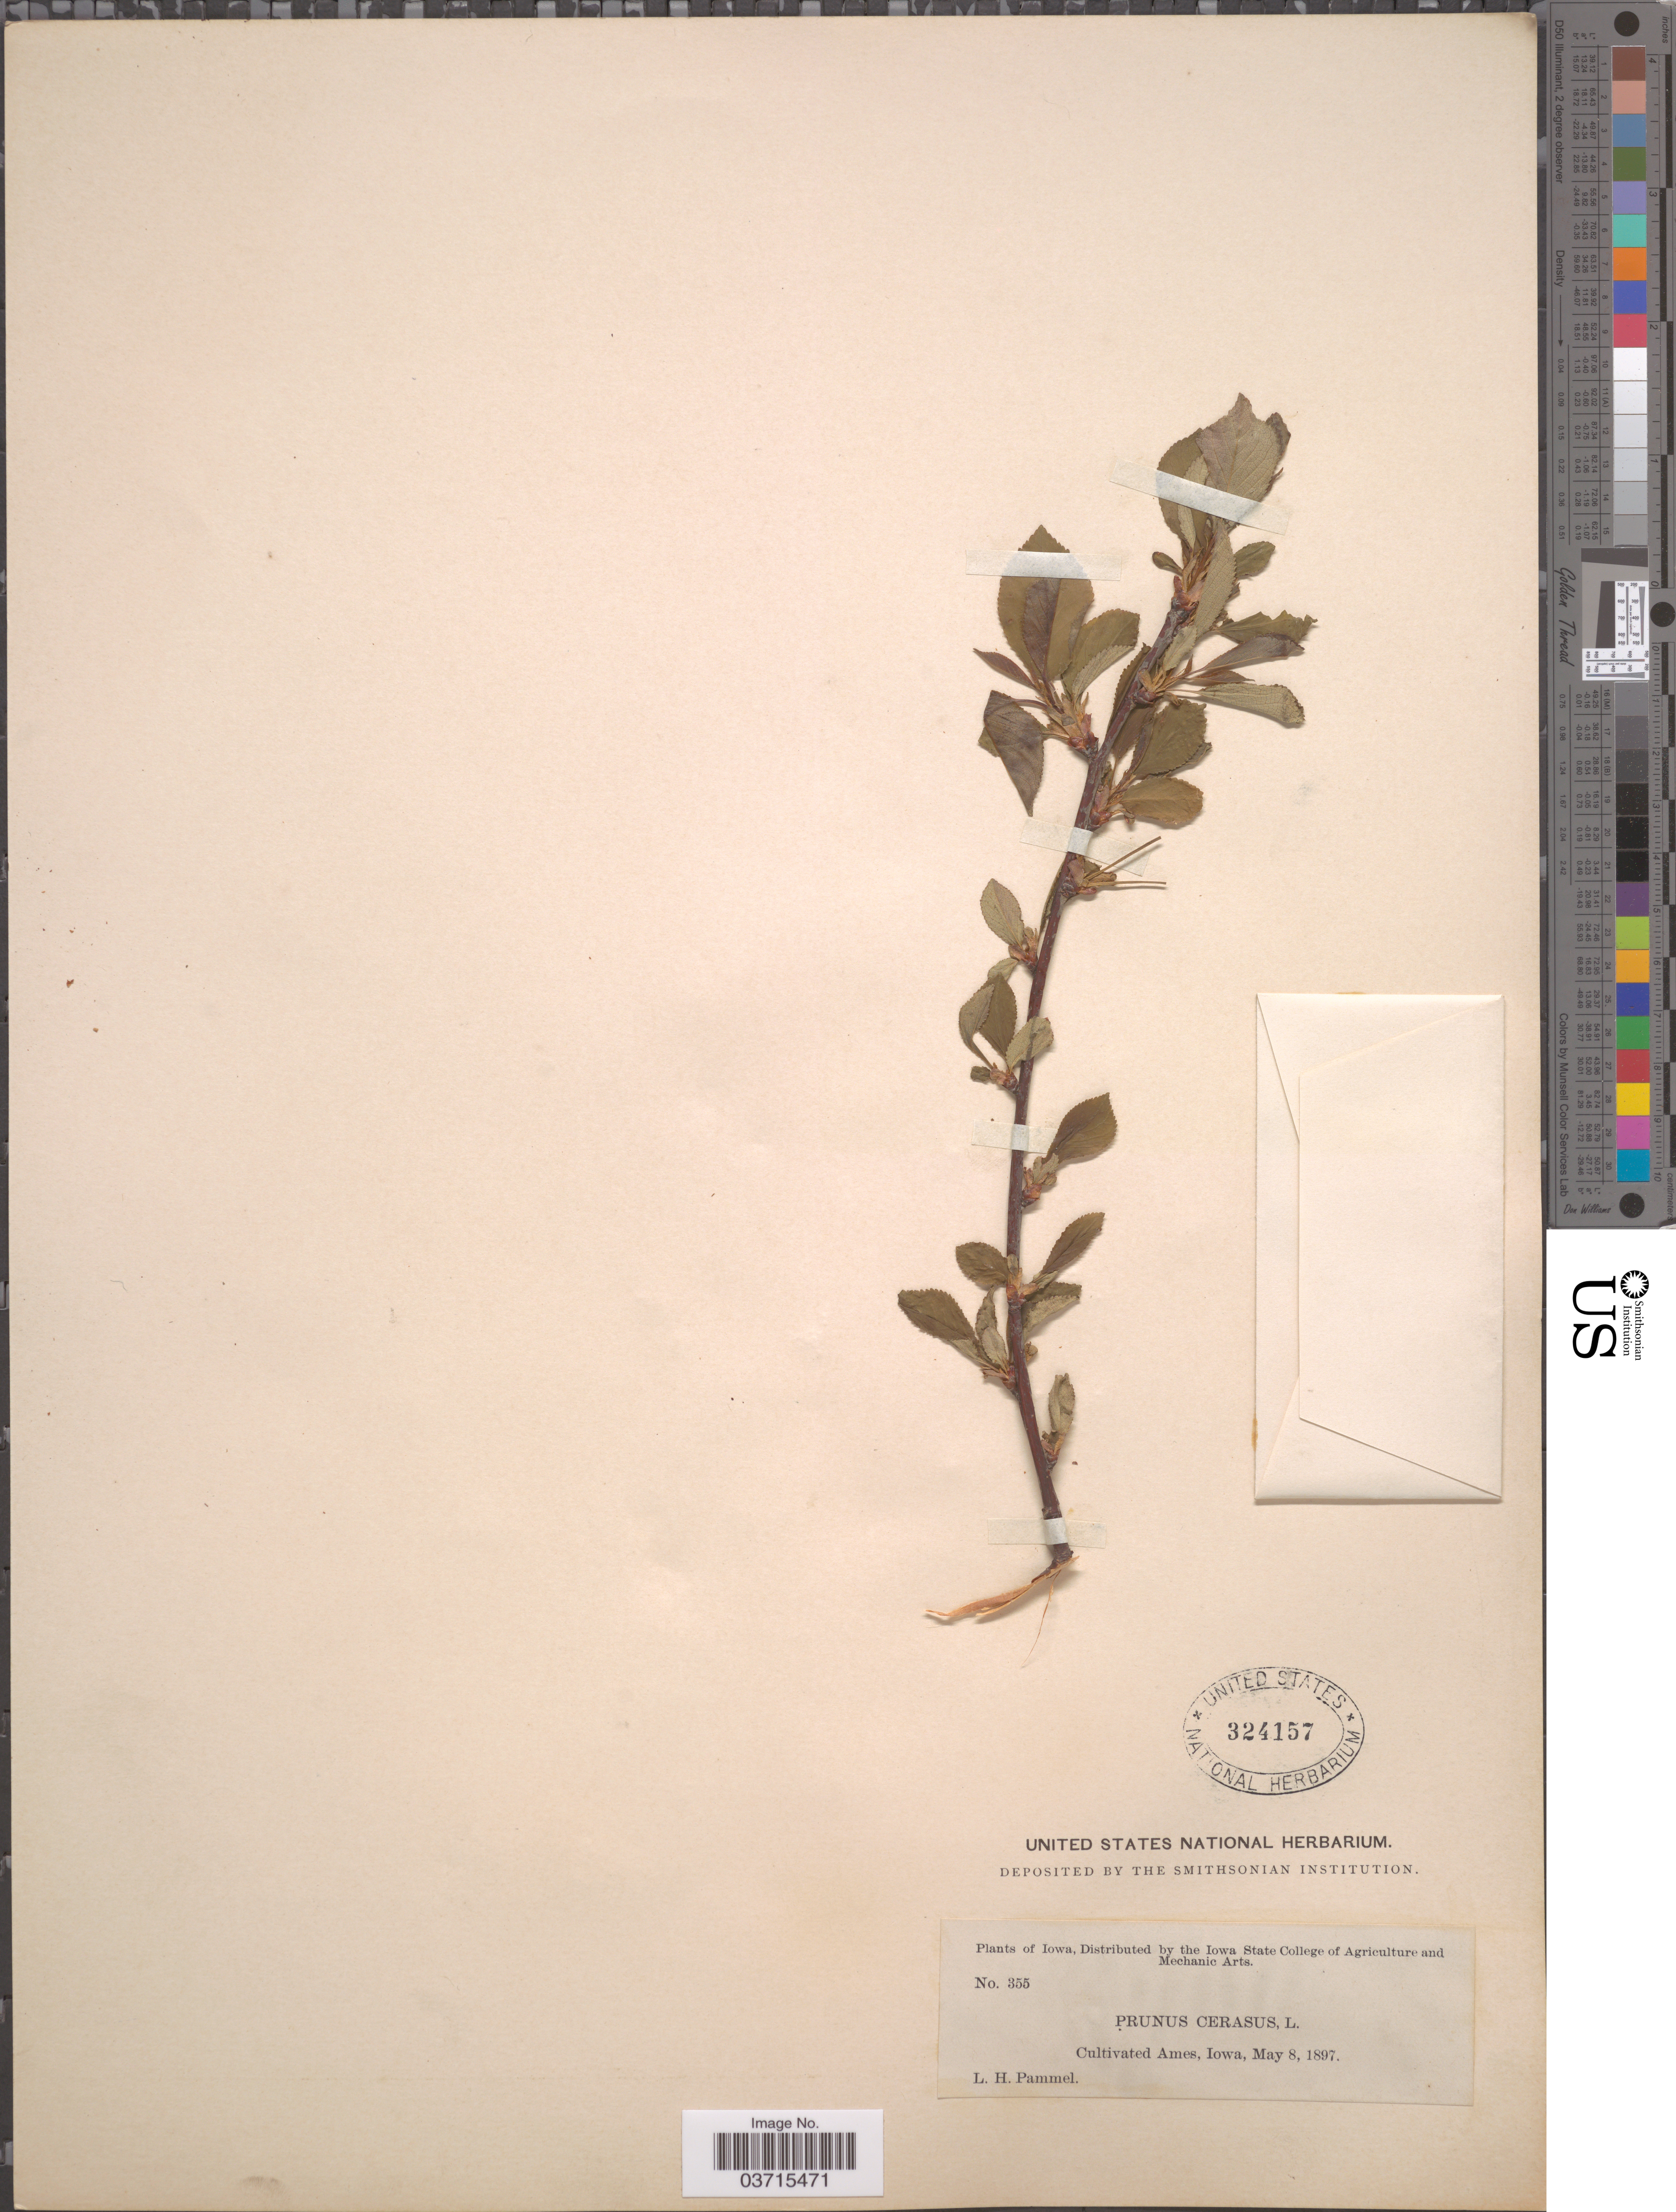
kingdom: Plantae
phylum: Tracheophyta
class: Magnoliopsida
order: Rosales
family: Rosaceae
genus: Prunus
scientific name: Prunus cerasus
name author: L.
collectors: L. Pammel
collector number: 355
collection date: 1897-05-08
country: United States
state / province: Iowa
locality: Cultivated Ames.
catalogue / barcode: US 324157